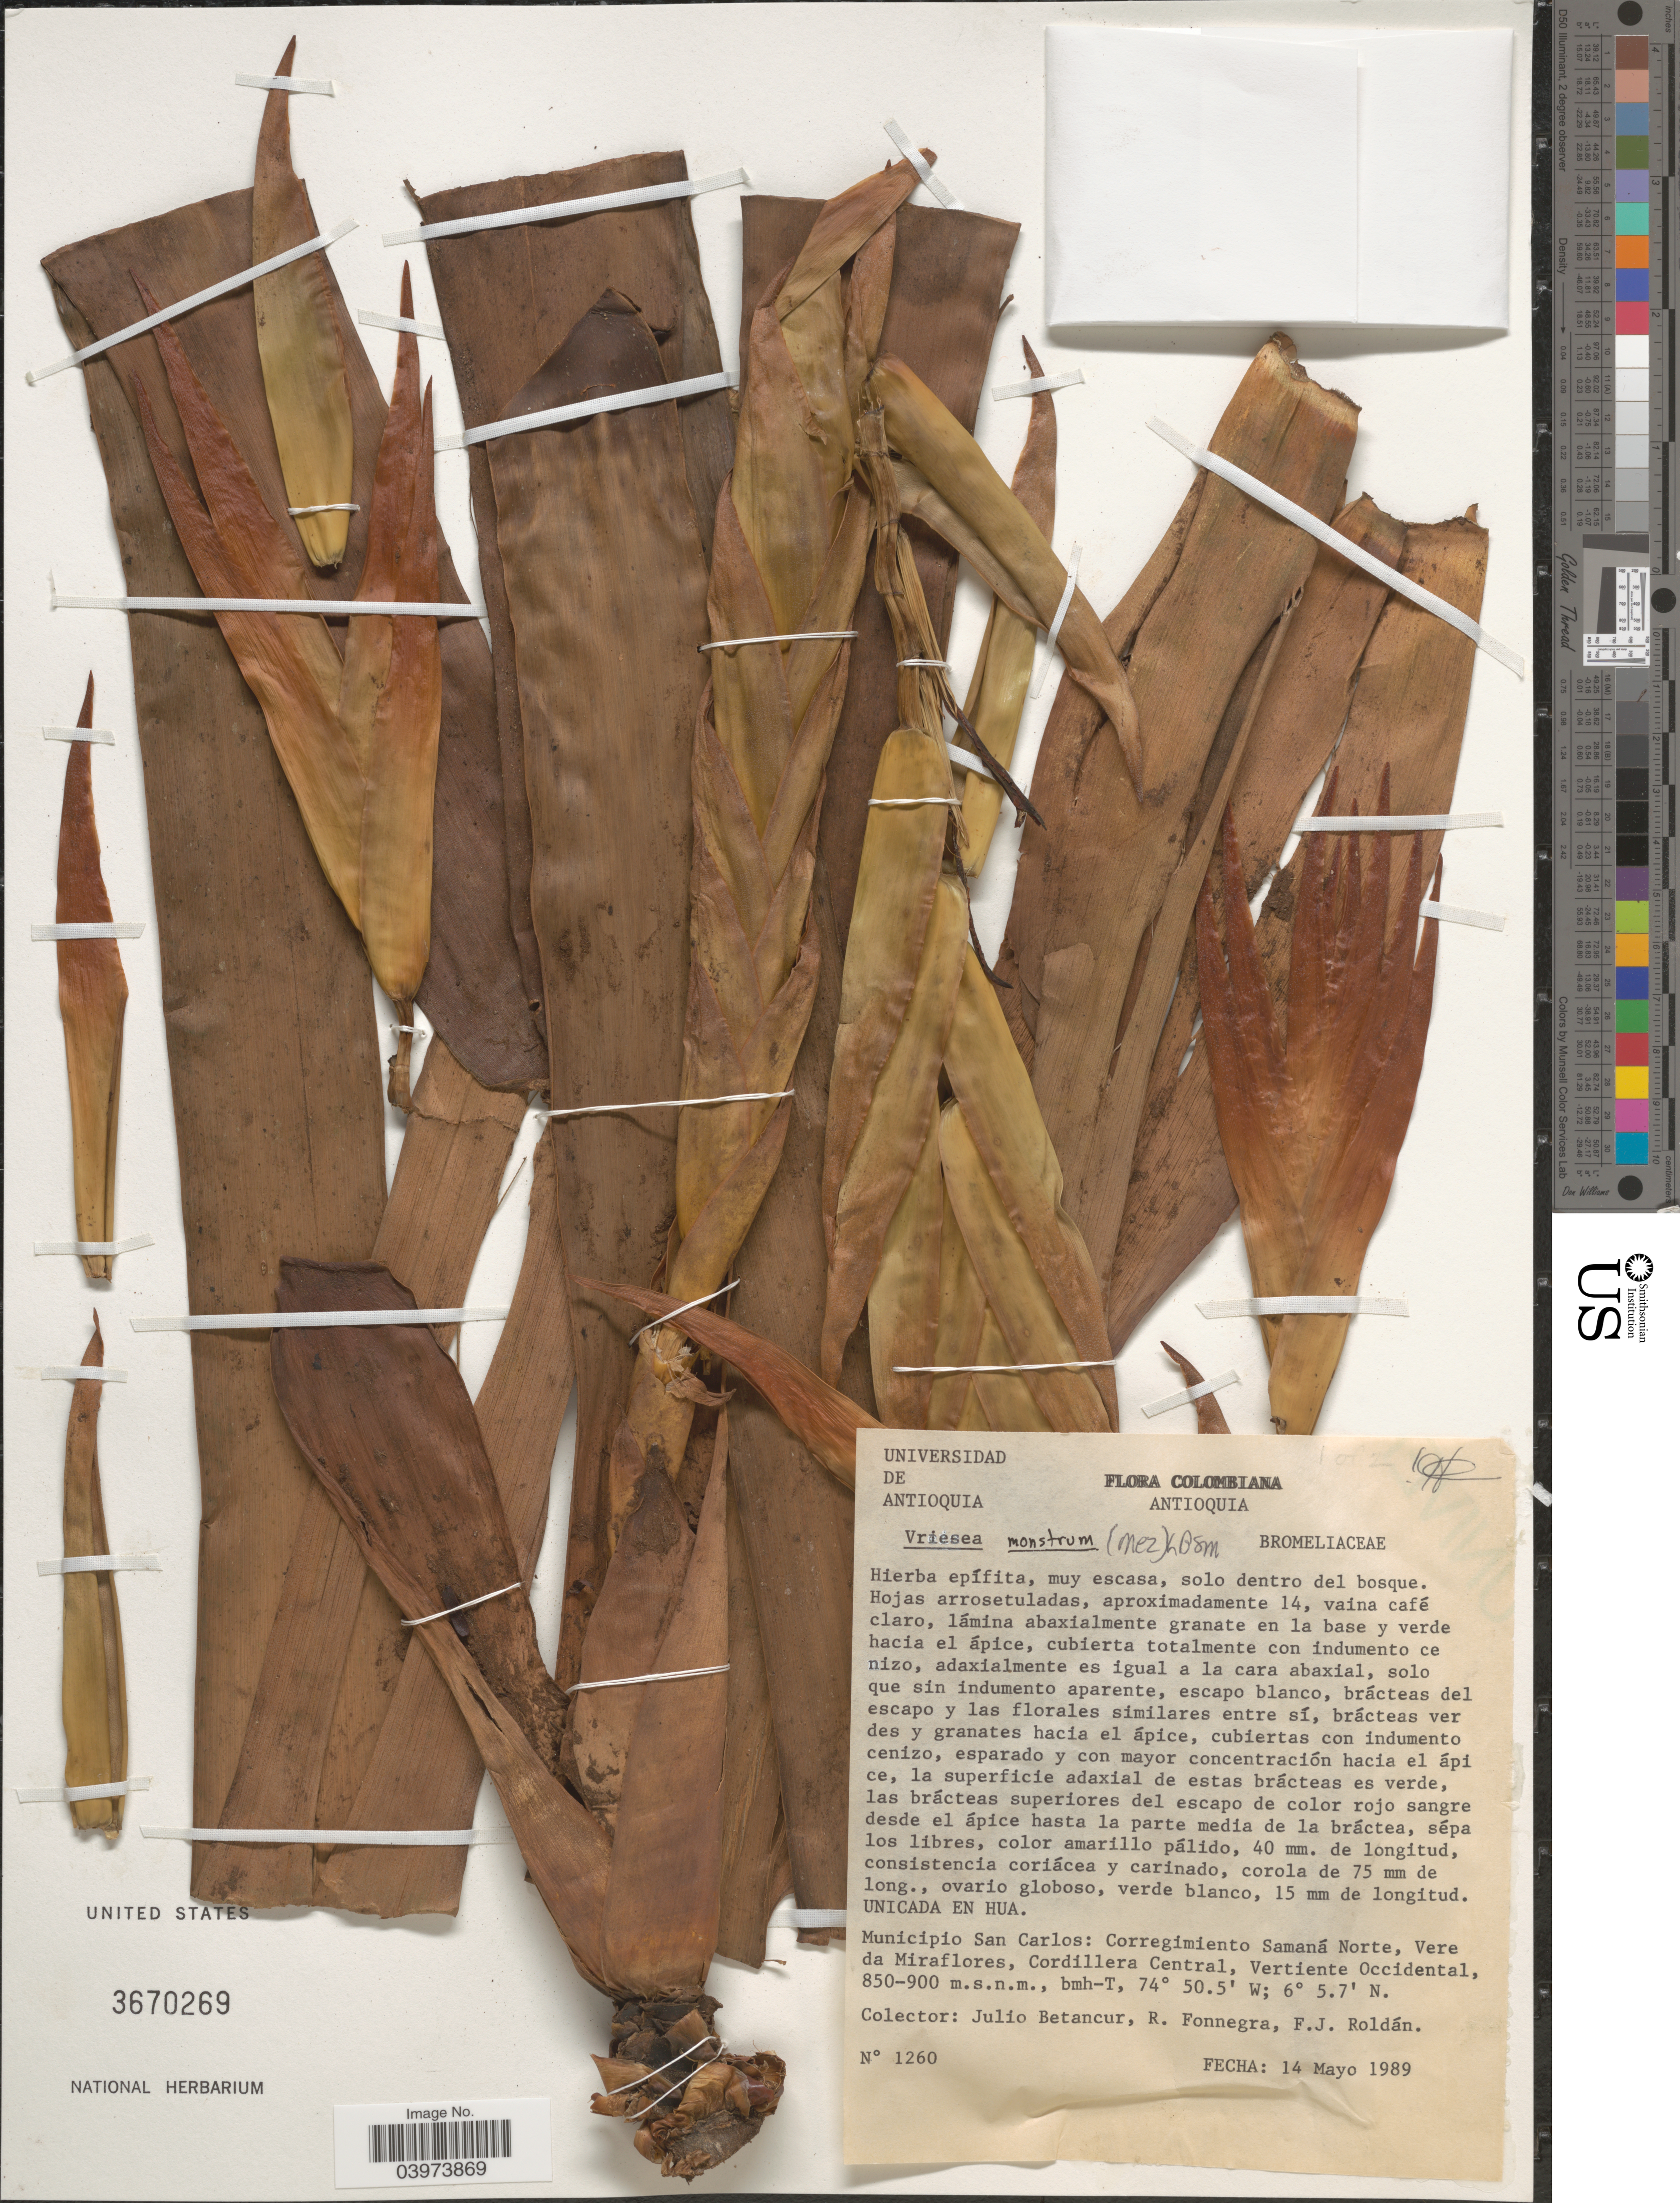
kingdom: Plantae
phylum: Tracheophyta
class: Liliopsida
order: Poales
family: Bromeliaceae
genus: Tillandsia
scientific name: Tillandsia monstrum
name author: Mez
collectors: J. Betancur, R. Fonnegra G. & F. J. Roldán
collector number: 1260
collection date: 1989-05-14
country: Colombia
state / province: Antioquia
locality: Municipio San Carlos: Corregimiento Samaná Norte, Vere da Miraflores, Cordillera Central, Vertiente Occidental.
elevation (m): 850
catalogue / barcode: US 3670269